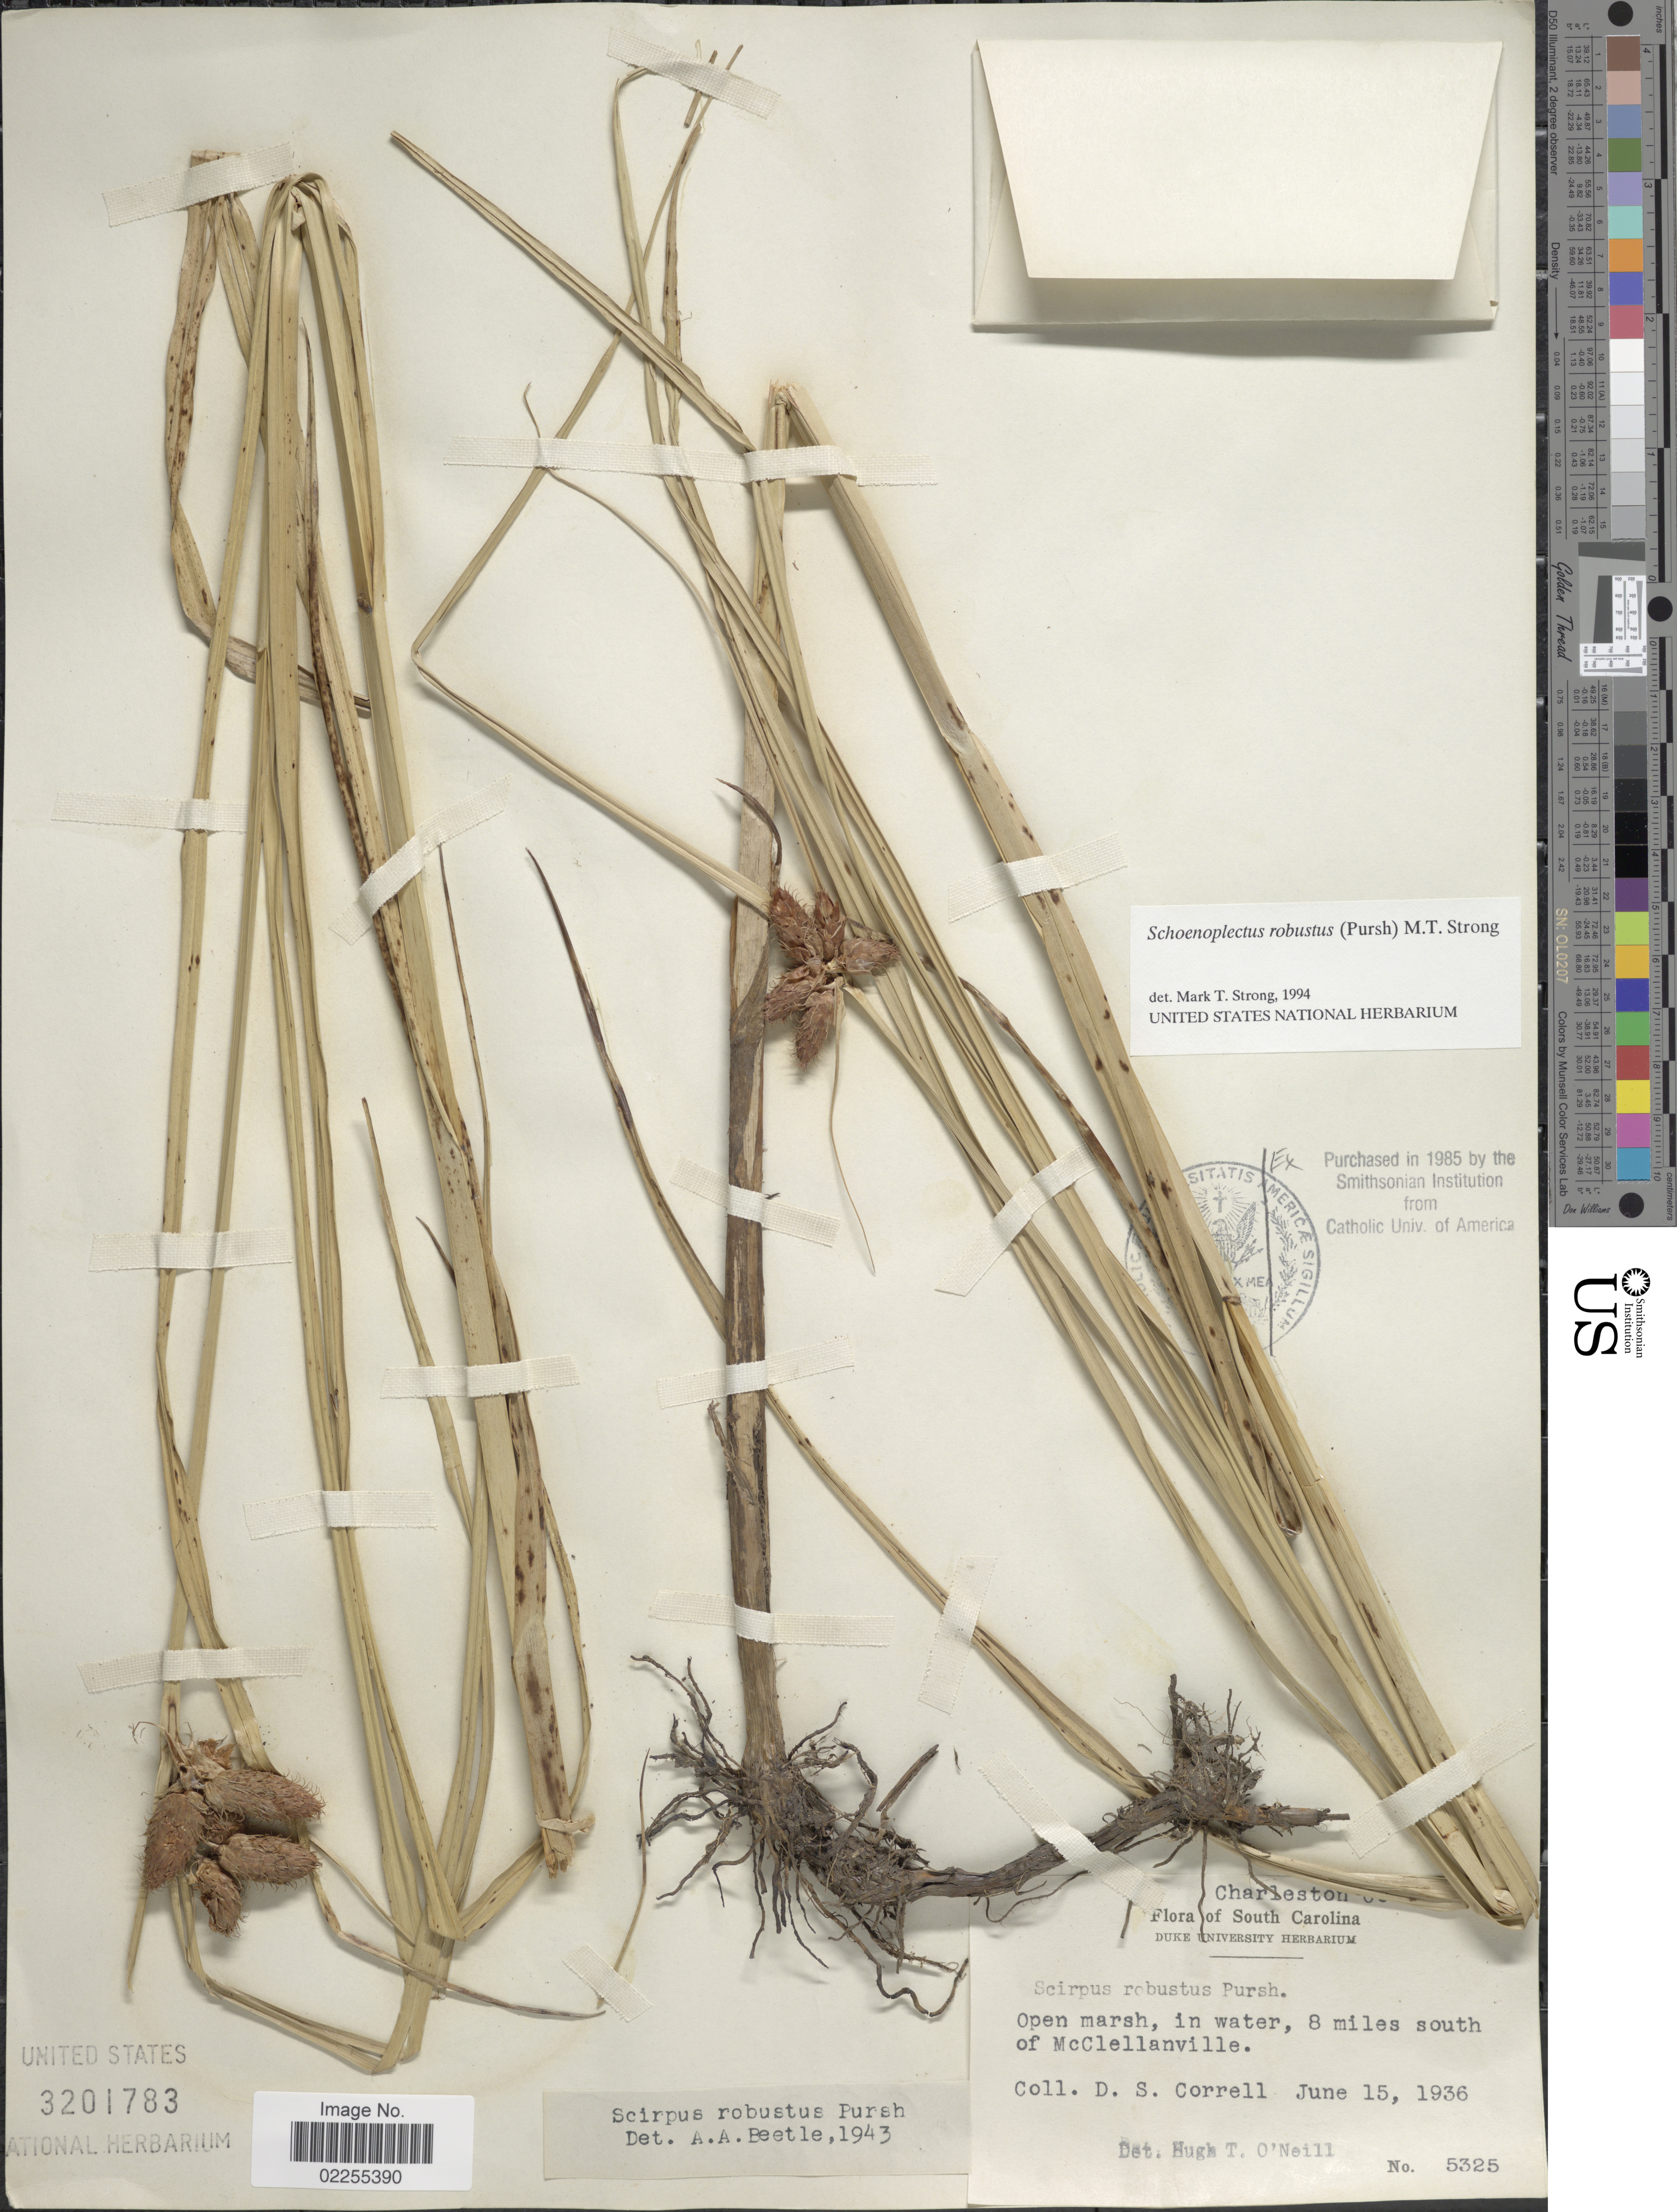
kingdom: Plantae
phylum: Tracheophyta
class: Liliopsida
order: Poales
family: Cyperaceae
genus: Bolboschoenus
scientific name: Bolboschoenus robustus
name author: (Pursh) Soják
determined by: Strong, M. T., (US), Smithsonian Institution - National Museum of Natural History (UNITED STATES)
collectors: D. S. Correll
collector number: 5325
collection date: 1936-06-15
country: United States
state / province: South Carolina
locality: Charleston Co., open marsh, in water, 8 miles south of McClellanville.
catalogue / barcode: US 3201783